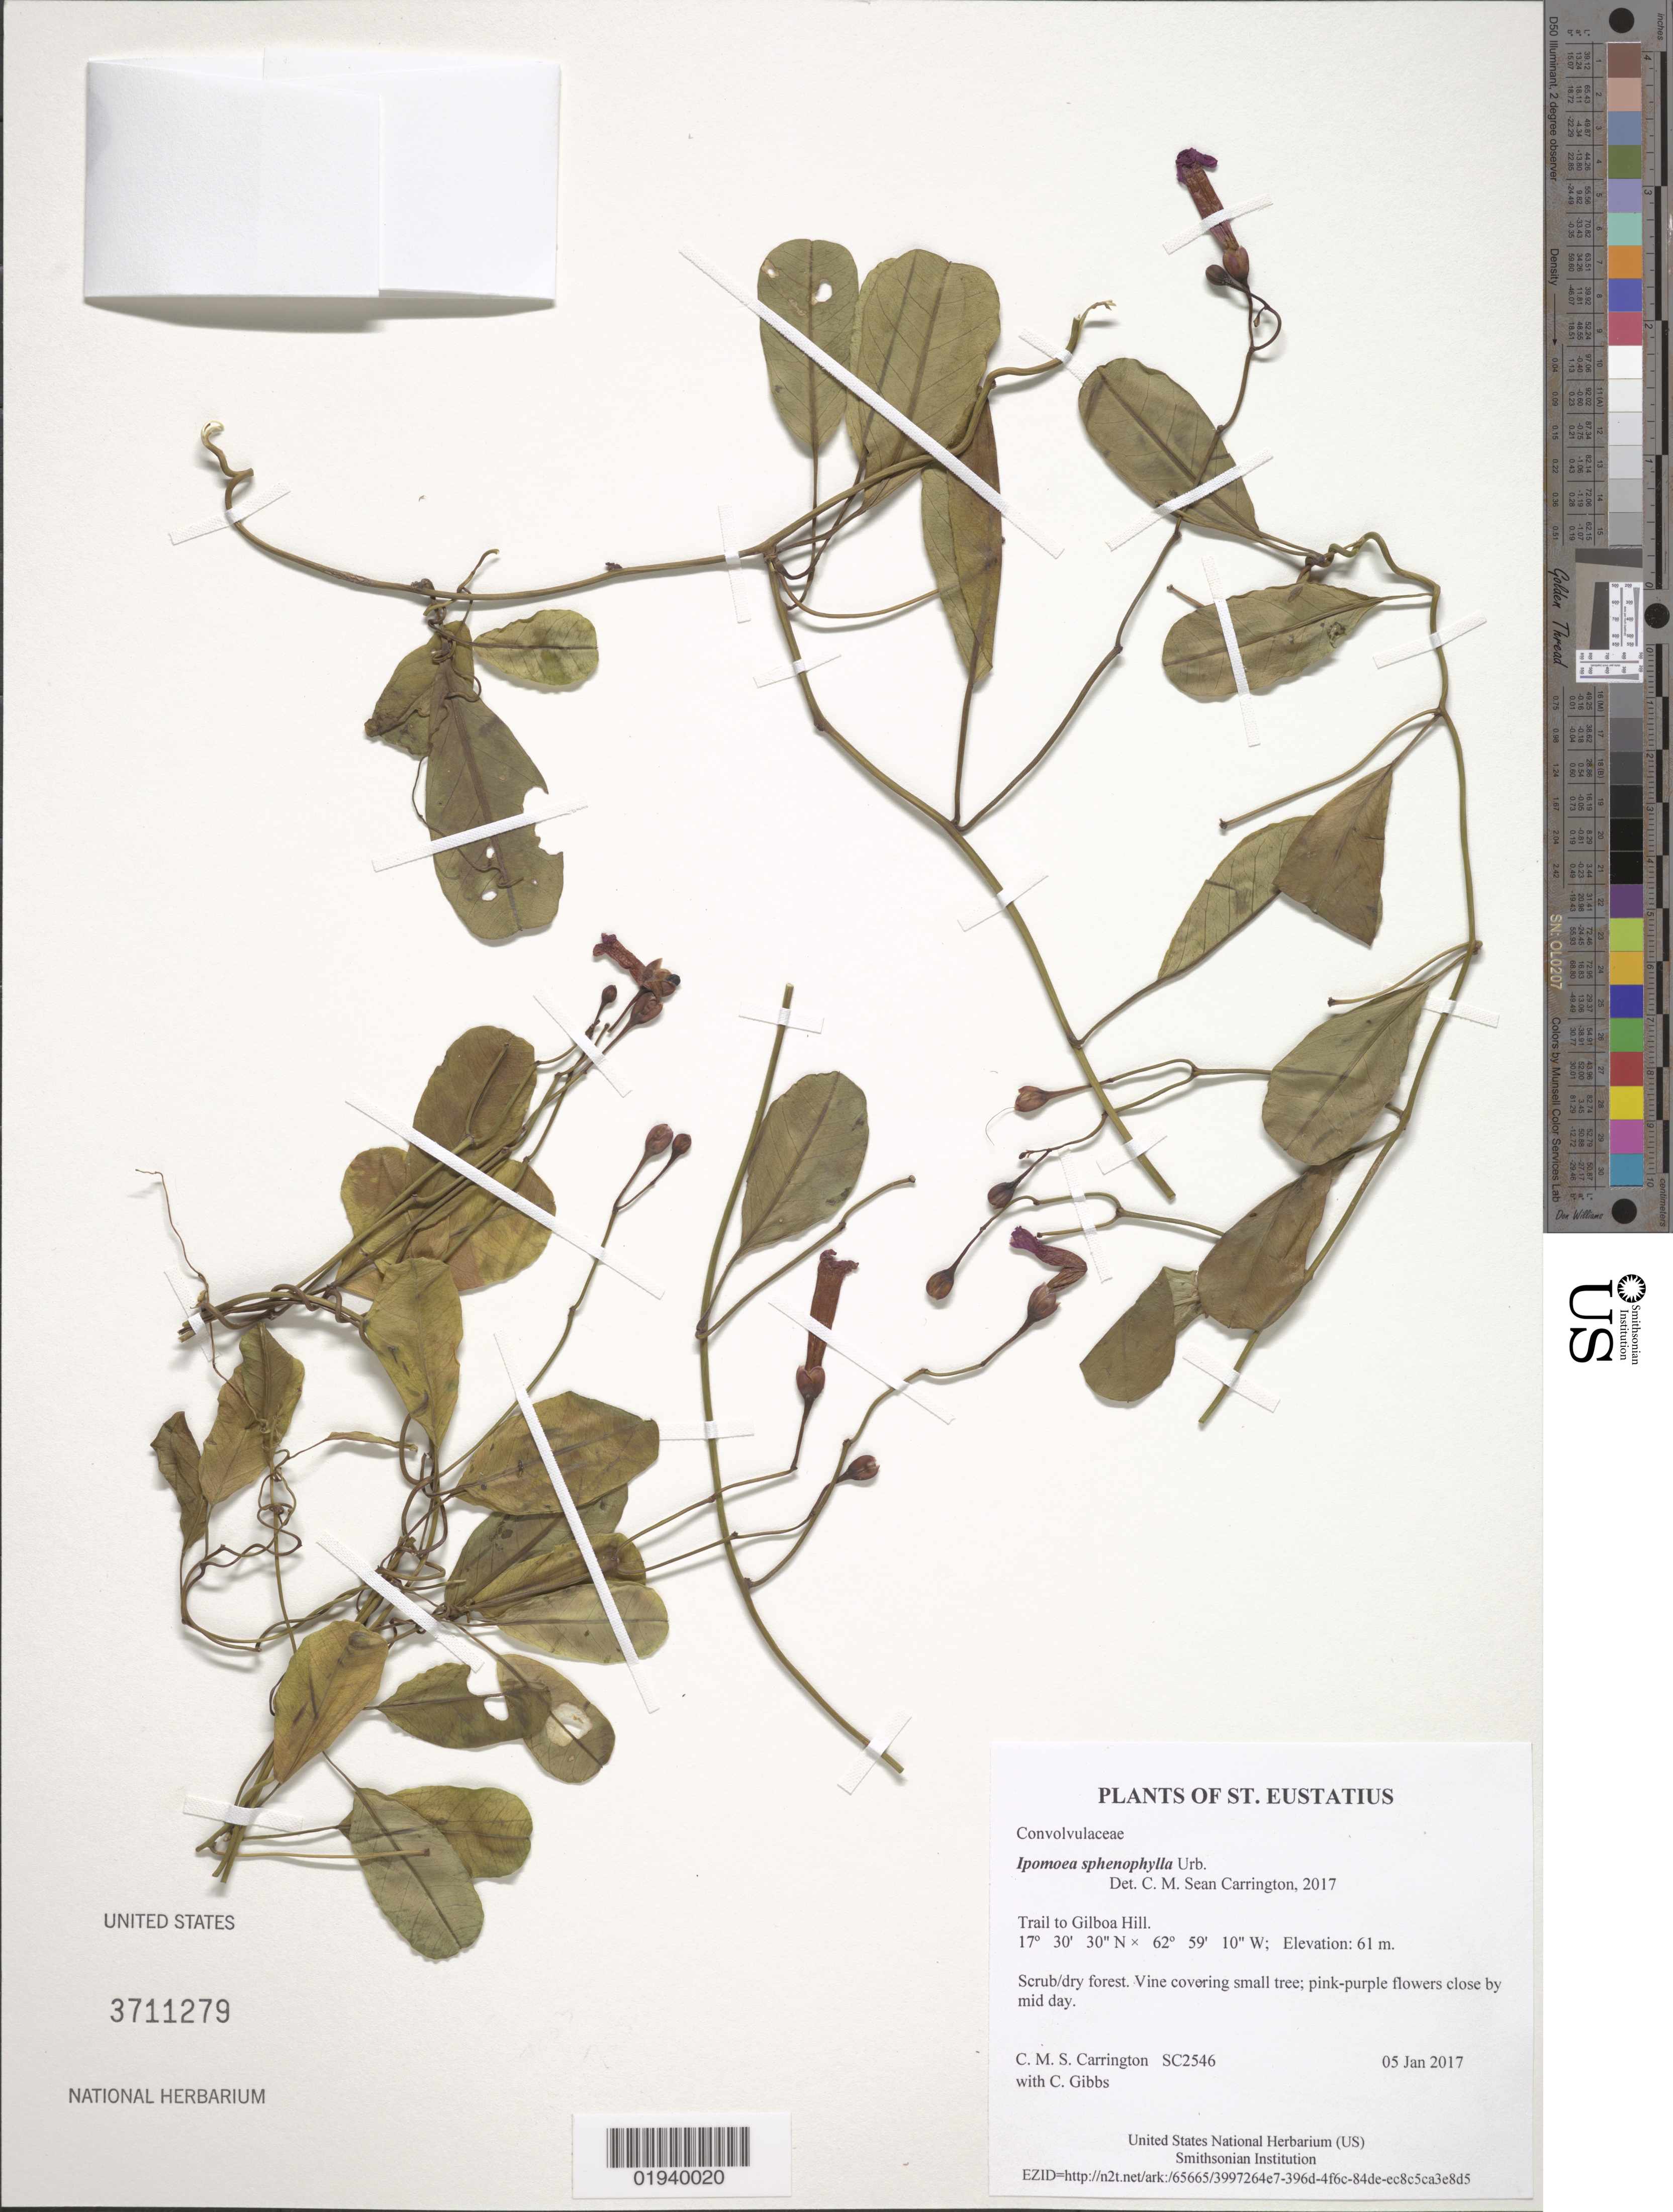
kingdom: Plantae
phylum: Tracheophyta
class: Magnoliopsida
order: Solanales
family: Convolvulaceae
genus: Ipomoea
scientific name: Ipomoea sphenophylla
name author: Urb.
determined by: Carrington, C. M. S.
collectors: C. M. S. Carrington & C. Gibbs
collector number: SC2546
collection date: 2017-01-05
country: Netherlands Antilles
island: St. Eustatius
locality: Trail to Gilboa Hill.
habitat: Scrub/dry forest.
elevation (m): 61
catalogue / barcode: US 3711279